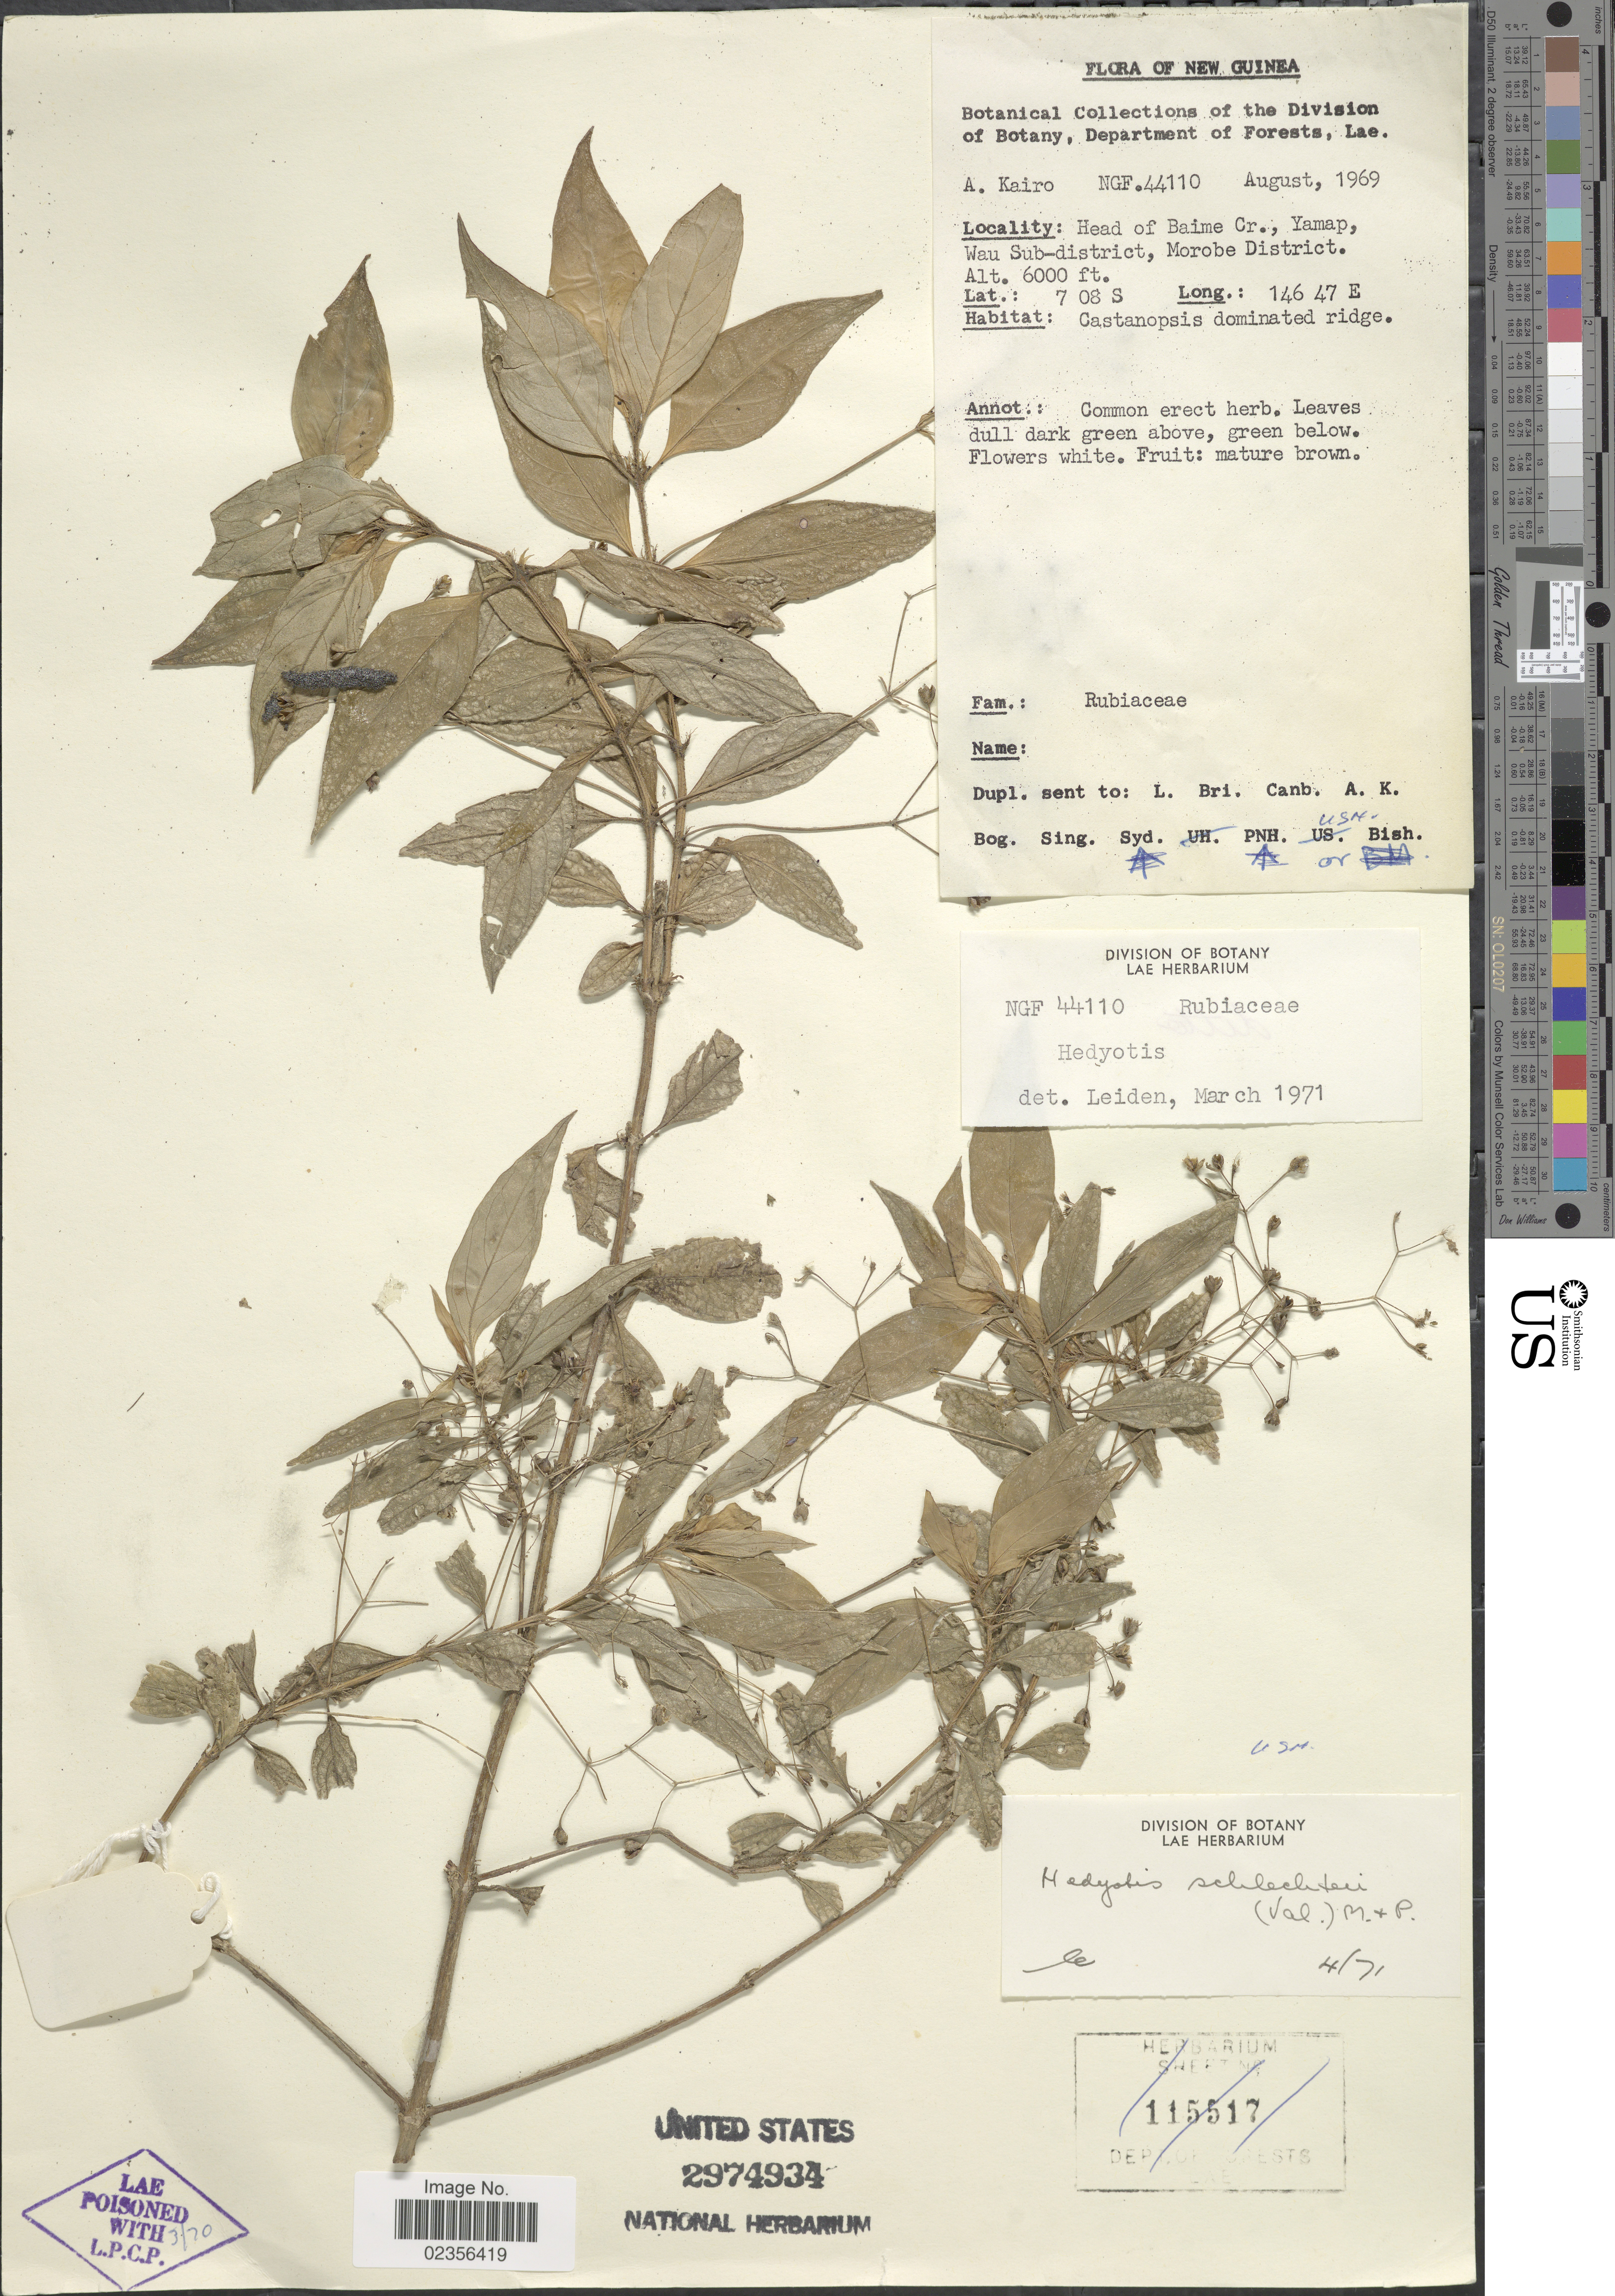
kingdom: Plantae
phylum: Tracheophyta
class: Magnoliopsida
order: Gentianales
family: Rubiaceae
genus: Hedyotis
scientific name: Hedyotis schlechteri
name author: Merr. & L.M. Perry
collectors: A. Kairo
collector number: NGF 44110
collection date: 1969-08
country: Papua New Guinea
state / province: Morobe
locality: Head of Baime Cr., Yamap, Wau Sub-District, Morobe District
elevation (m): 1829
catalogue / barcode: US 2974934